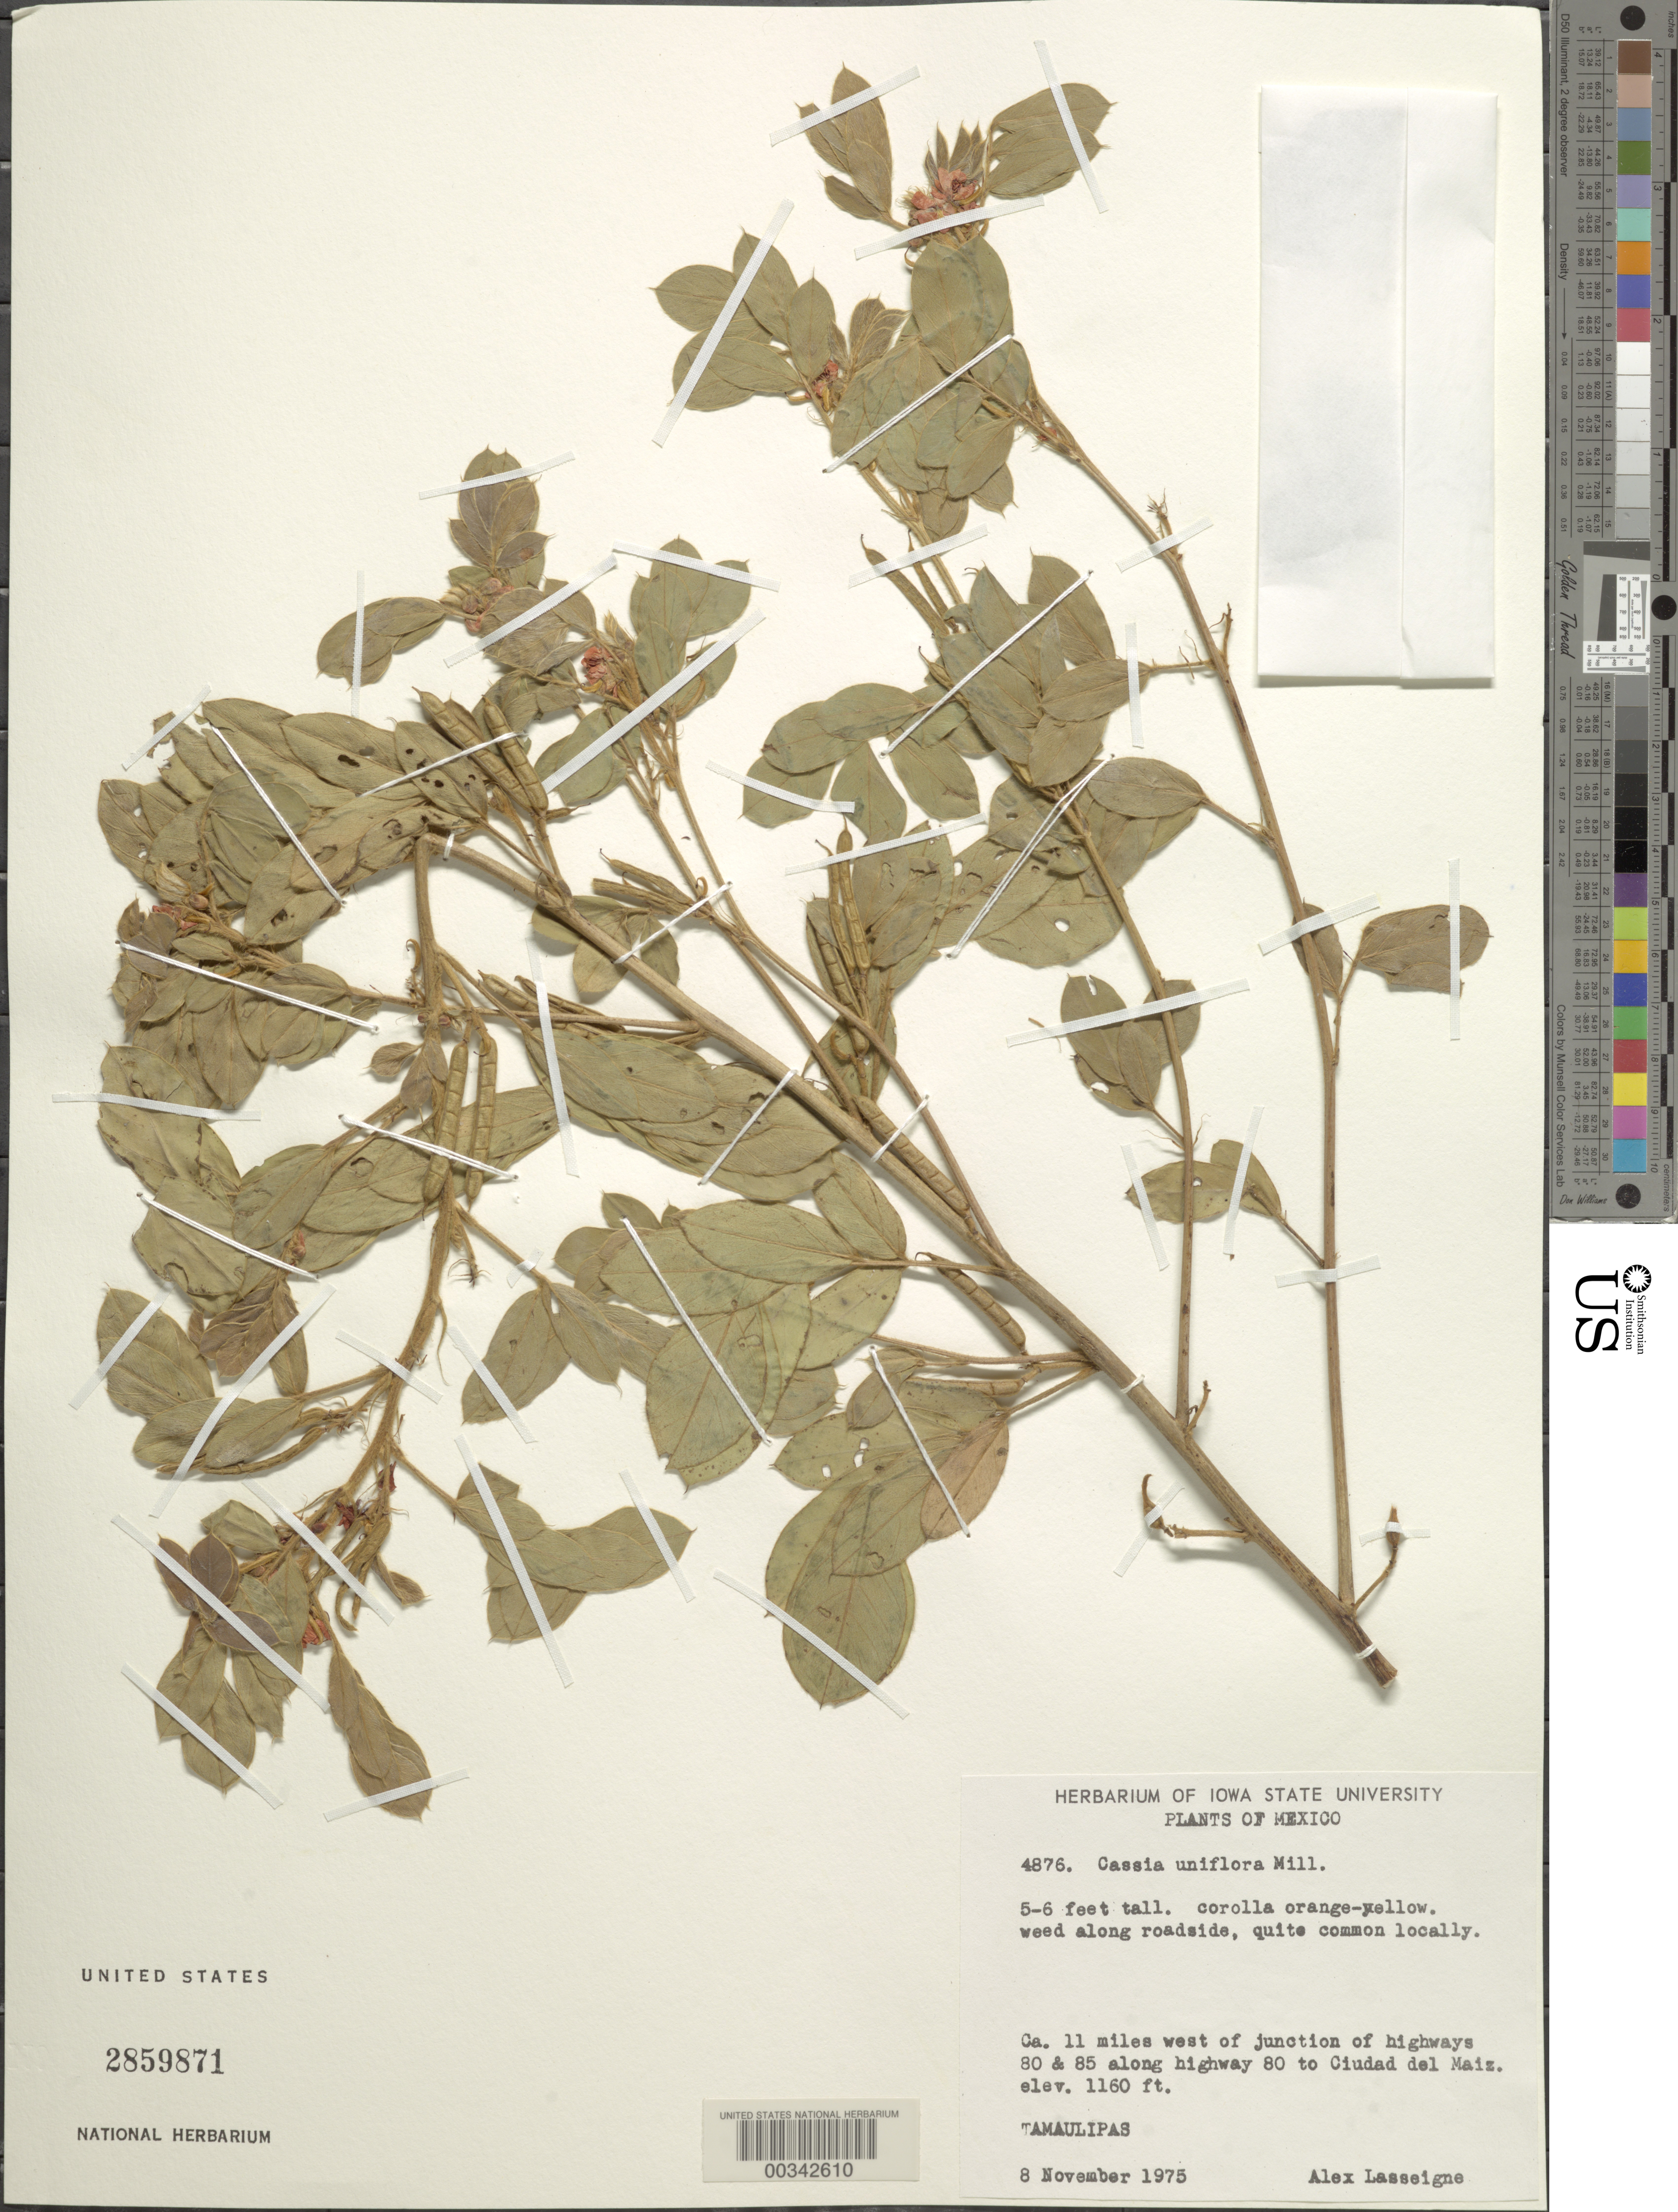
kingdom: Plantae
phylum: Tracheophyta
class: Magnoliopsida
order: Fabales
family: Fabaceae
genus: Senna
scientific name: Senna uniflora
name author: (Mill.) H.S. Irwin & Barneby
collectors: A. Lasseigne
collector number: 4876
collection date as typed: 08 Nov 1975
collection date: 1975-11-08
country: Mexico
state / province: Tamaulipas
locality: Ca 11 mi W of the junction of highways 80 and 85 along highway 80 to Ciudad del Maiz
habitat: Along roadside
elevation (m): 1160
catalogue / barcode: US 2859871